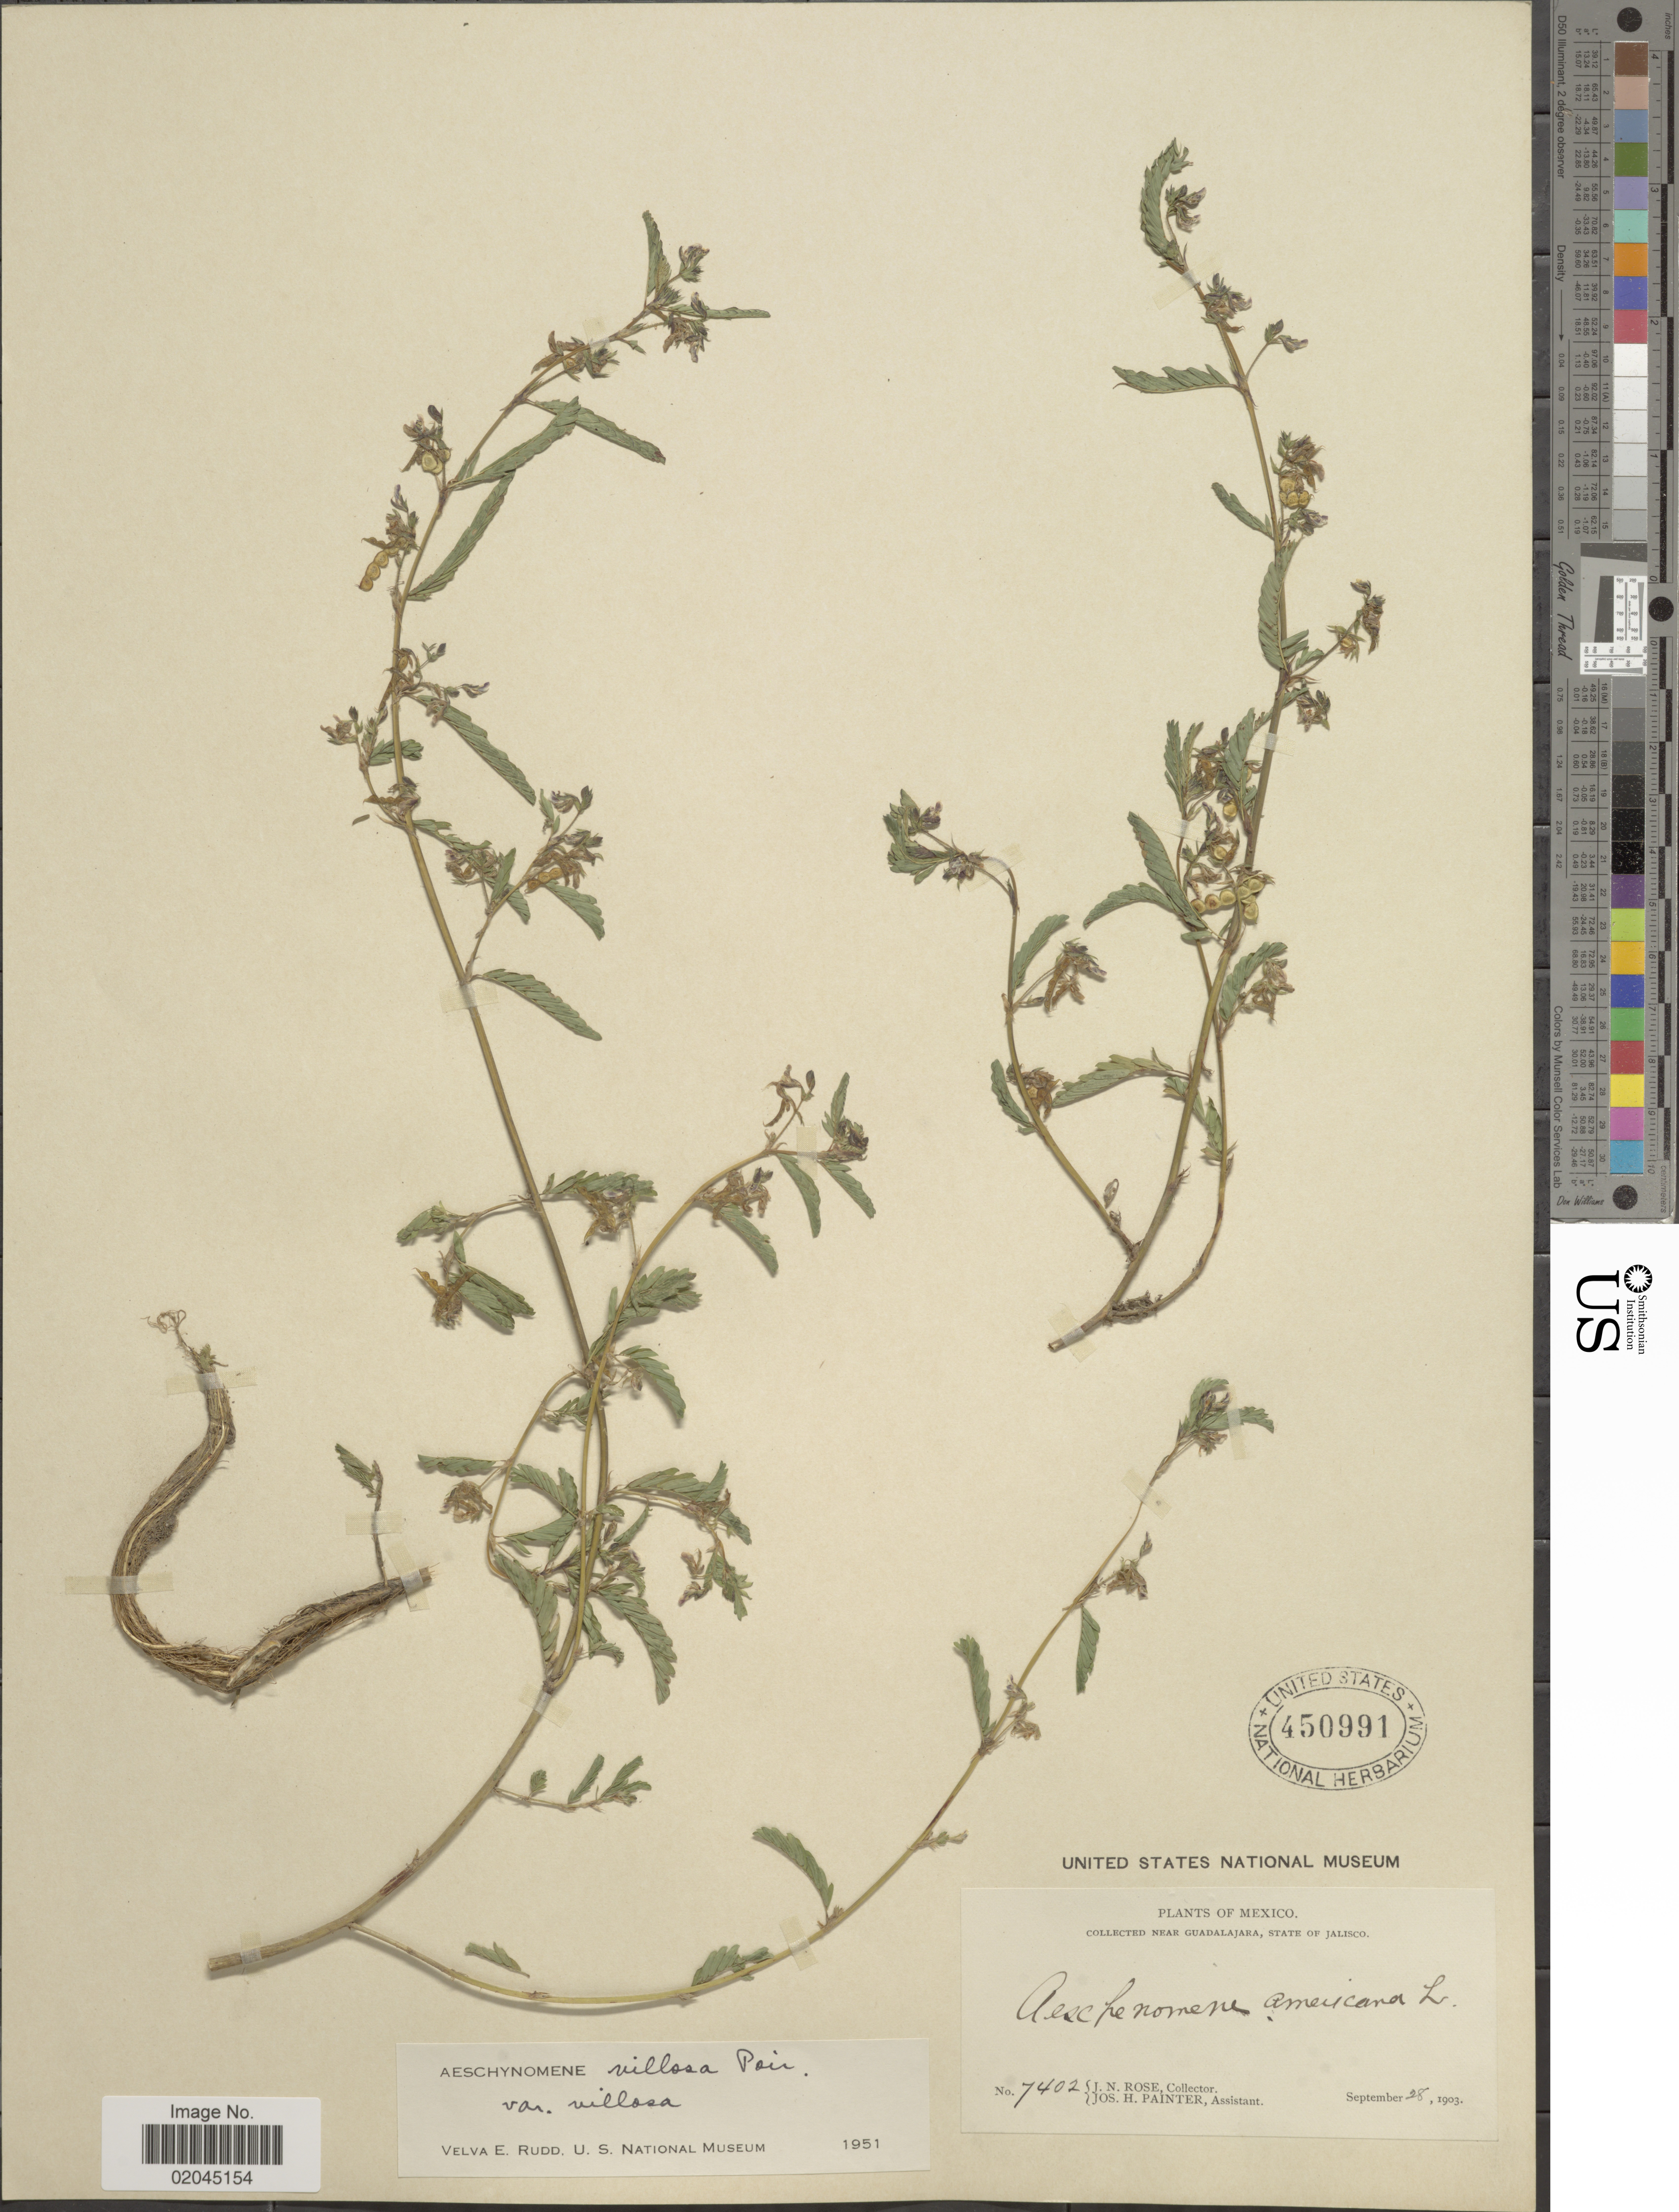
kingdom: Plantae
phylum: Tracheophyta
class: Magnoliopsida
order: Fabales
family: Fabaceae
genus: Aeschynomene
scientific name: Aeschynomene villosa var. villosa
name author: Poir.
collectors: J. N. Rose & J. H. Painter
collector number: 7402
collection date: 1903-09-28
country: Mexico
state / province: Jalisco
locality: Near Guadalajara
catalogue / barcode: US 450991